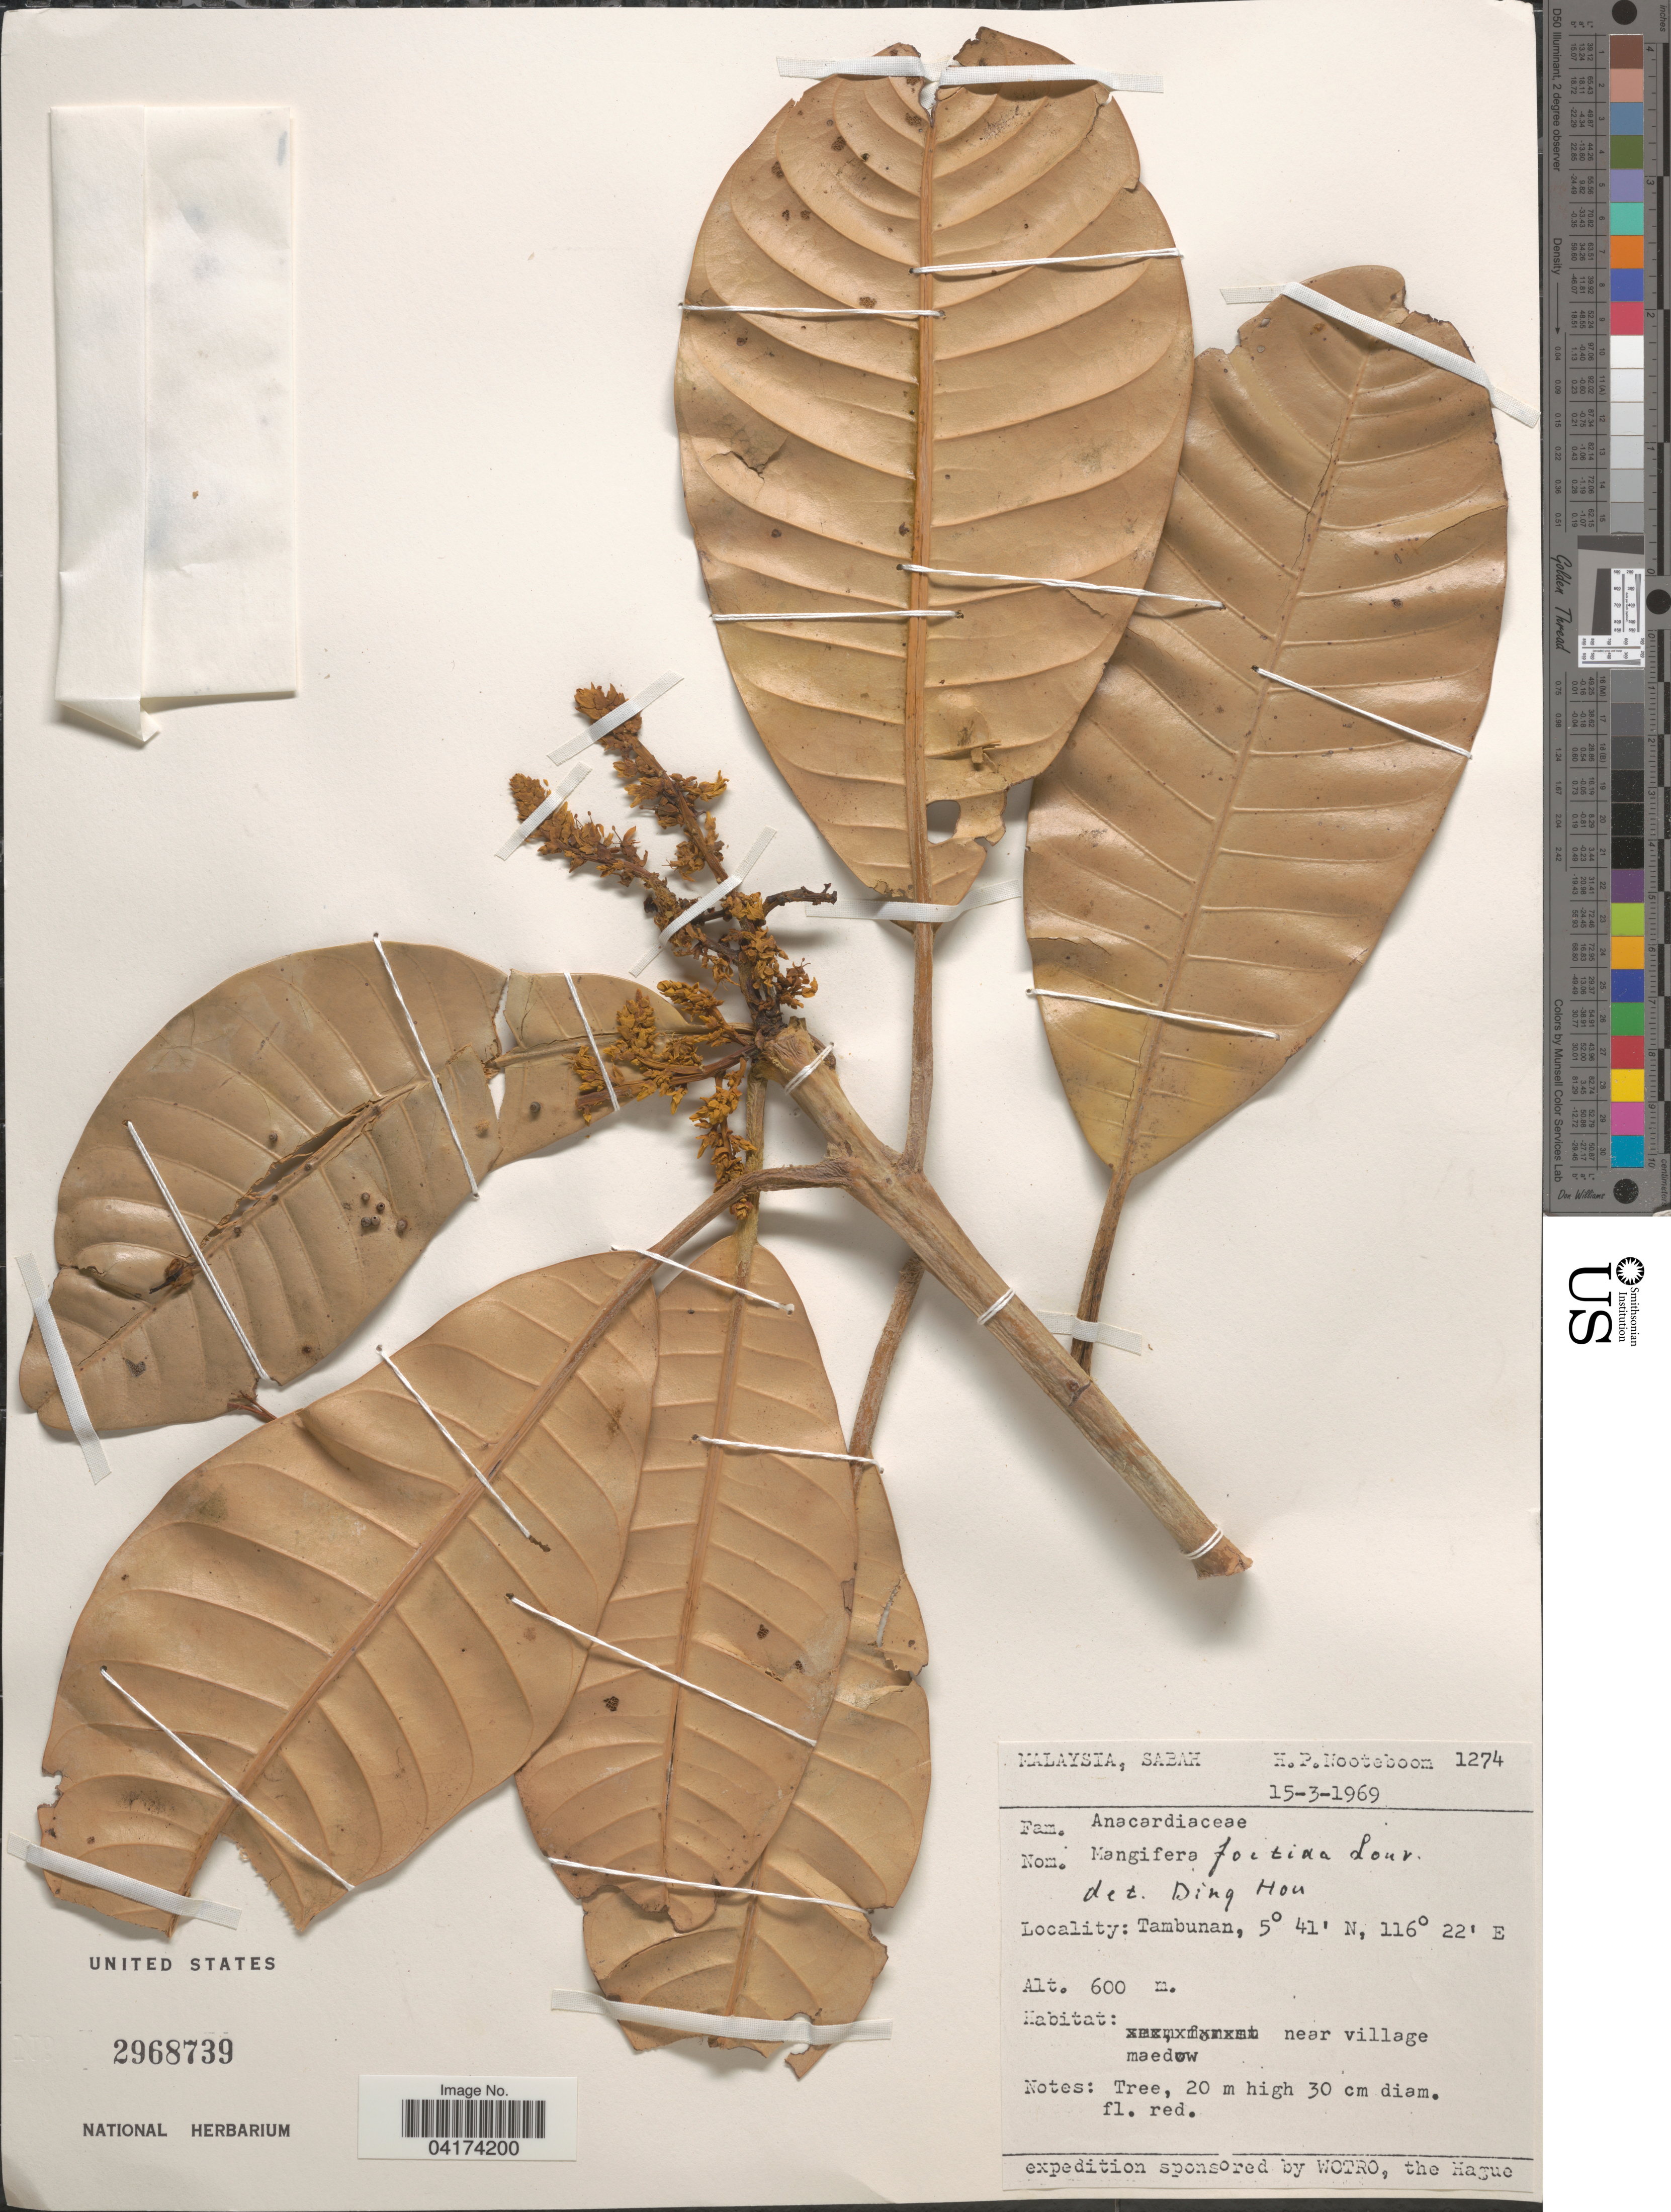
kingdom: Plantae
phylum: Tracheophyta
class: Magnoliopsida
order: Sapindales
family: Anacardiaceae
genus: Mangifera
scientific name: Mangifera foetida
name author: Lour.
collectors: H. P. Nooteboom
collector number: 1274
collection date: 1969-03-15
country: Malaysia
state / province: Sabah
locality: Tambunan. Near village meadow.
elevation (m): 600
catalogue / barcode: US 2968739